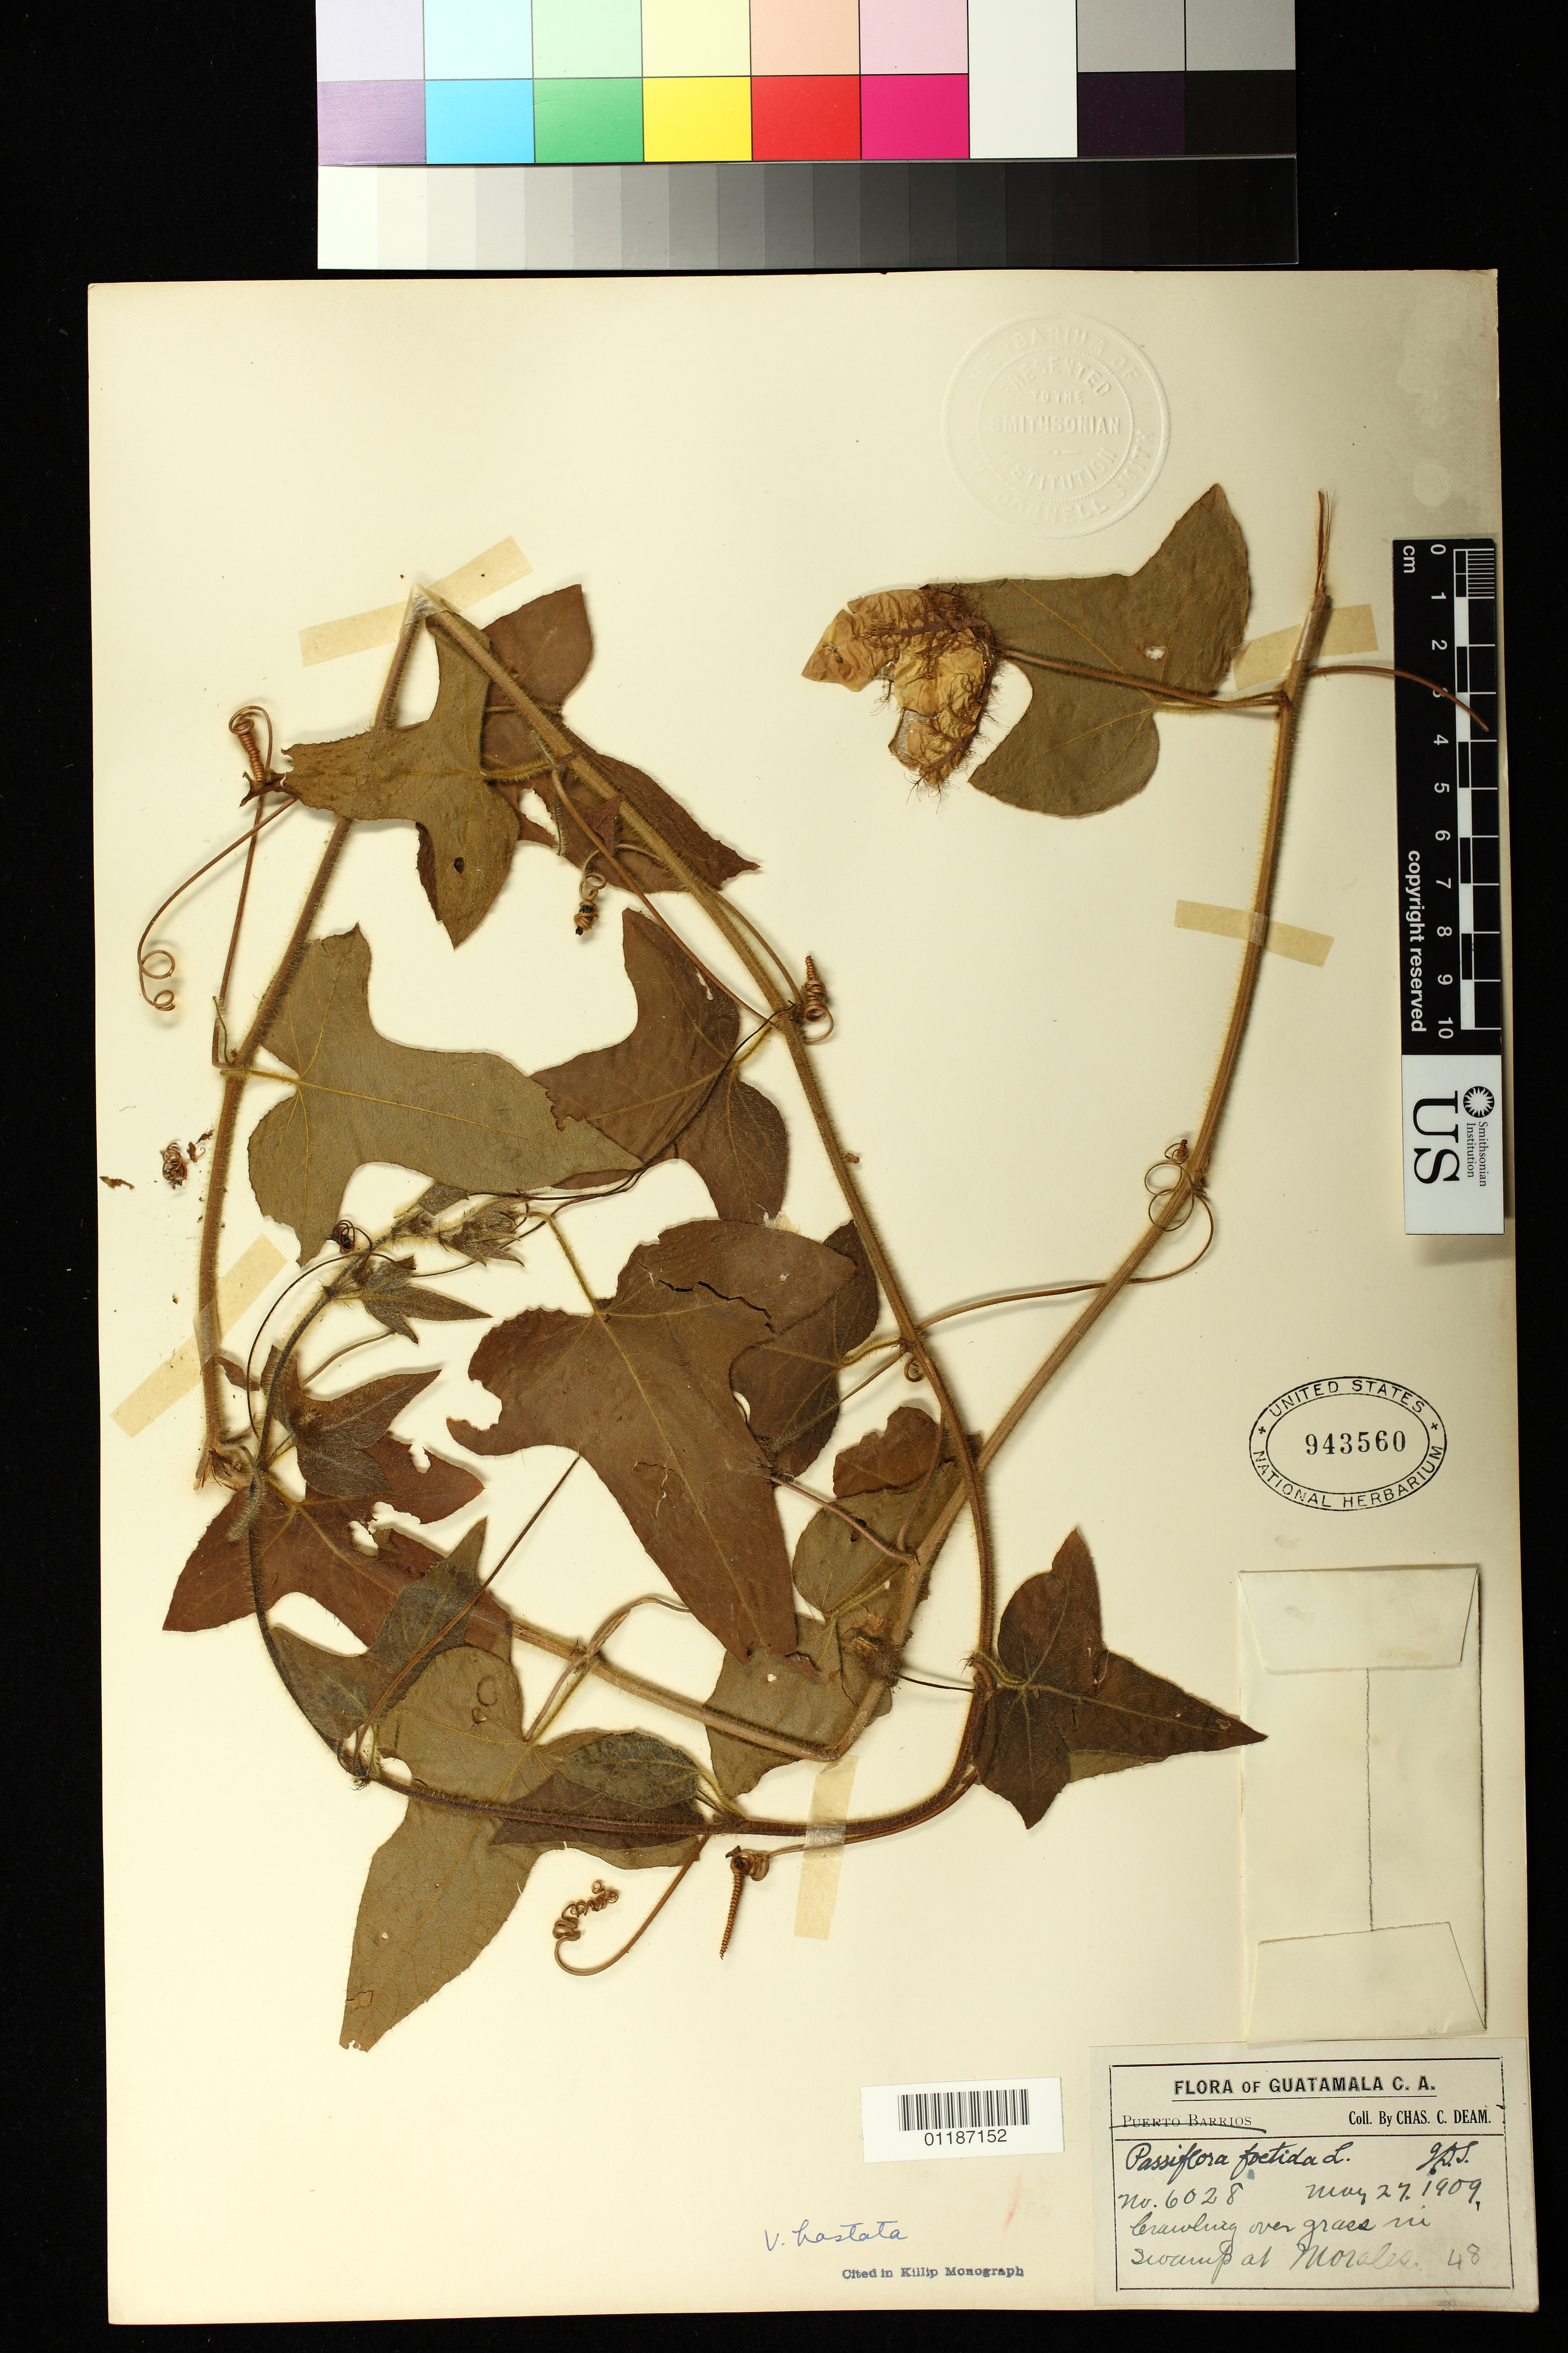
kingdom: Plantae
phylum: Tracheophyta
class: Magnoliopsida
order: Malpighiales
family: Passifloraceae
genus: Passiflora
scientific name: Passiflora foetida var. hastata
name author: (Bertol.) Mast.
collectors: C. C. Deam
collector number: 6028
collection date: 1909-05-27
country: Guatemala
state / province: Izabal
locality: Morales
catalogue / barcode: US 943560